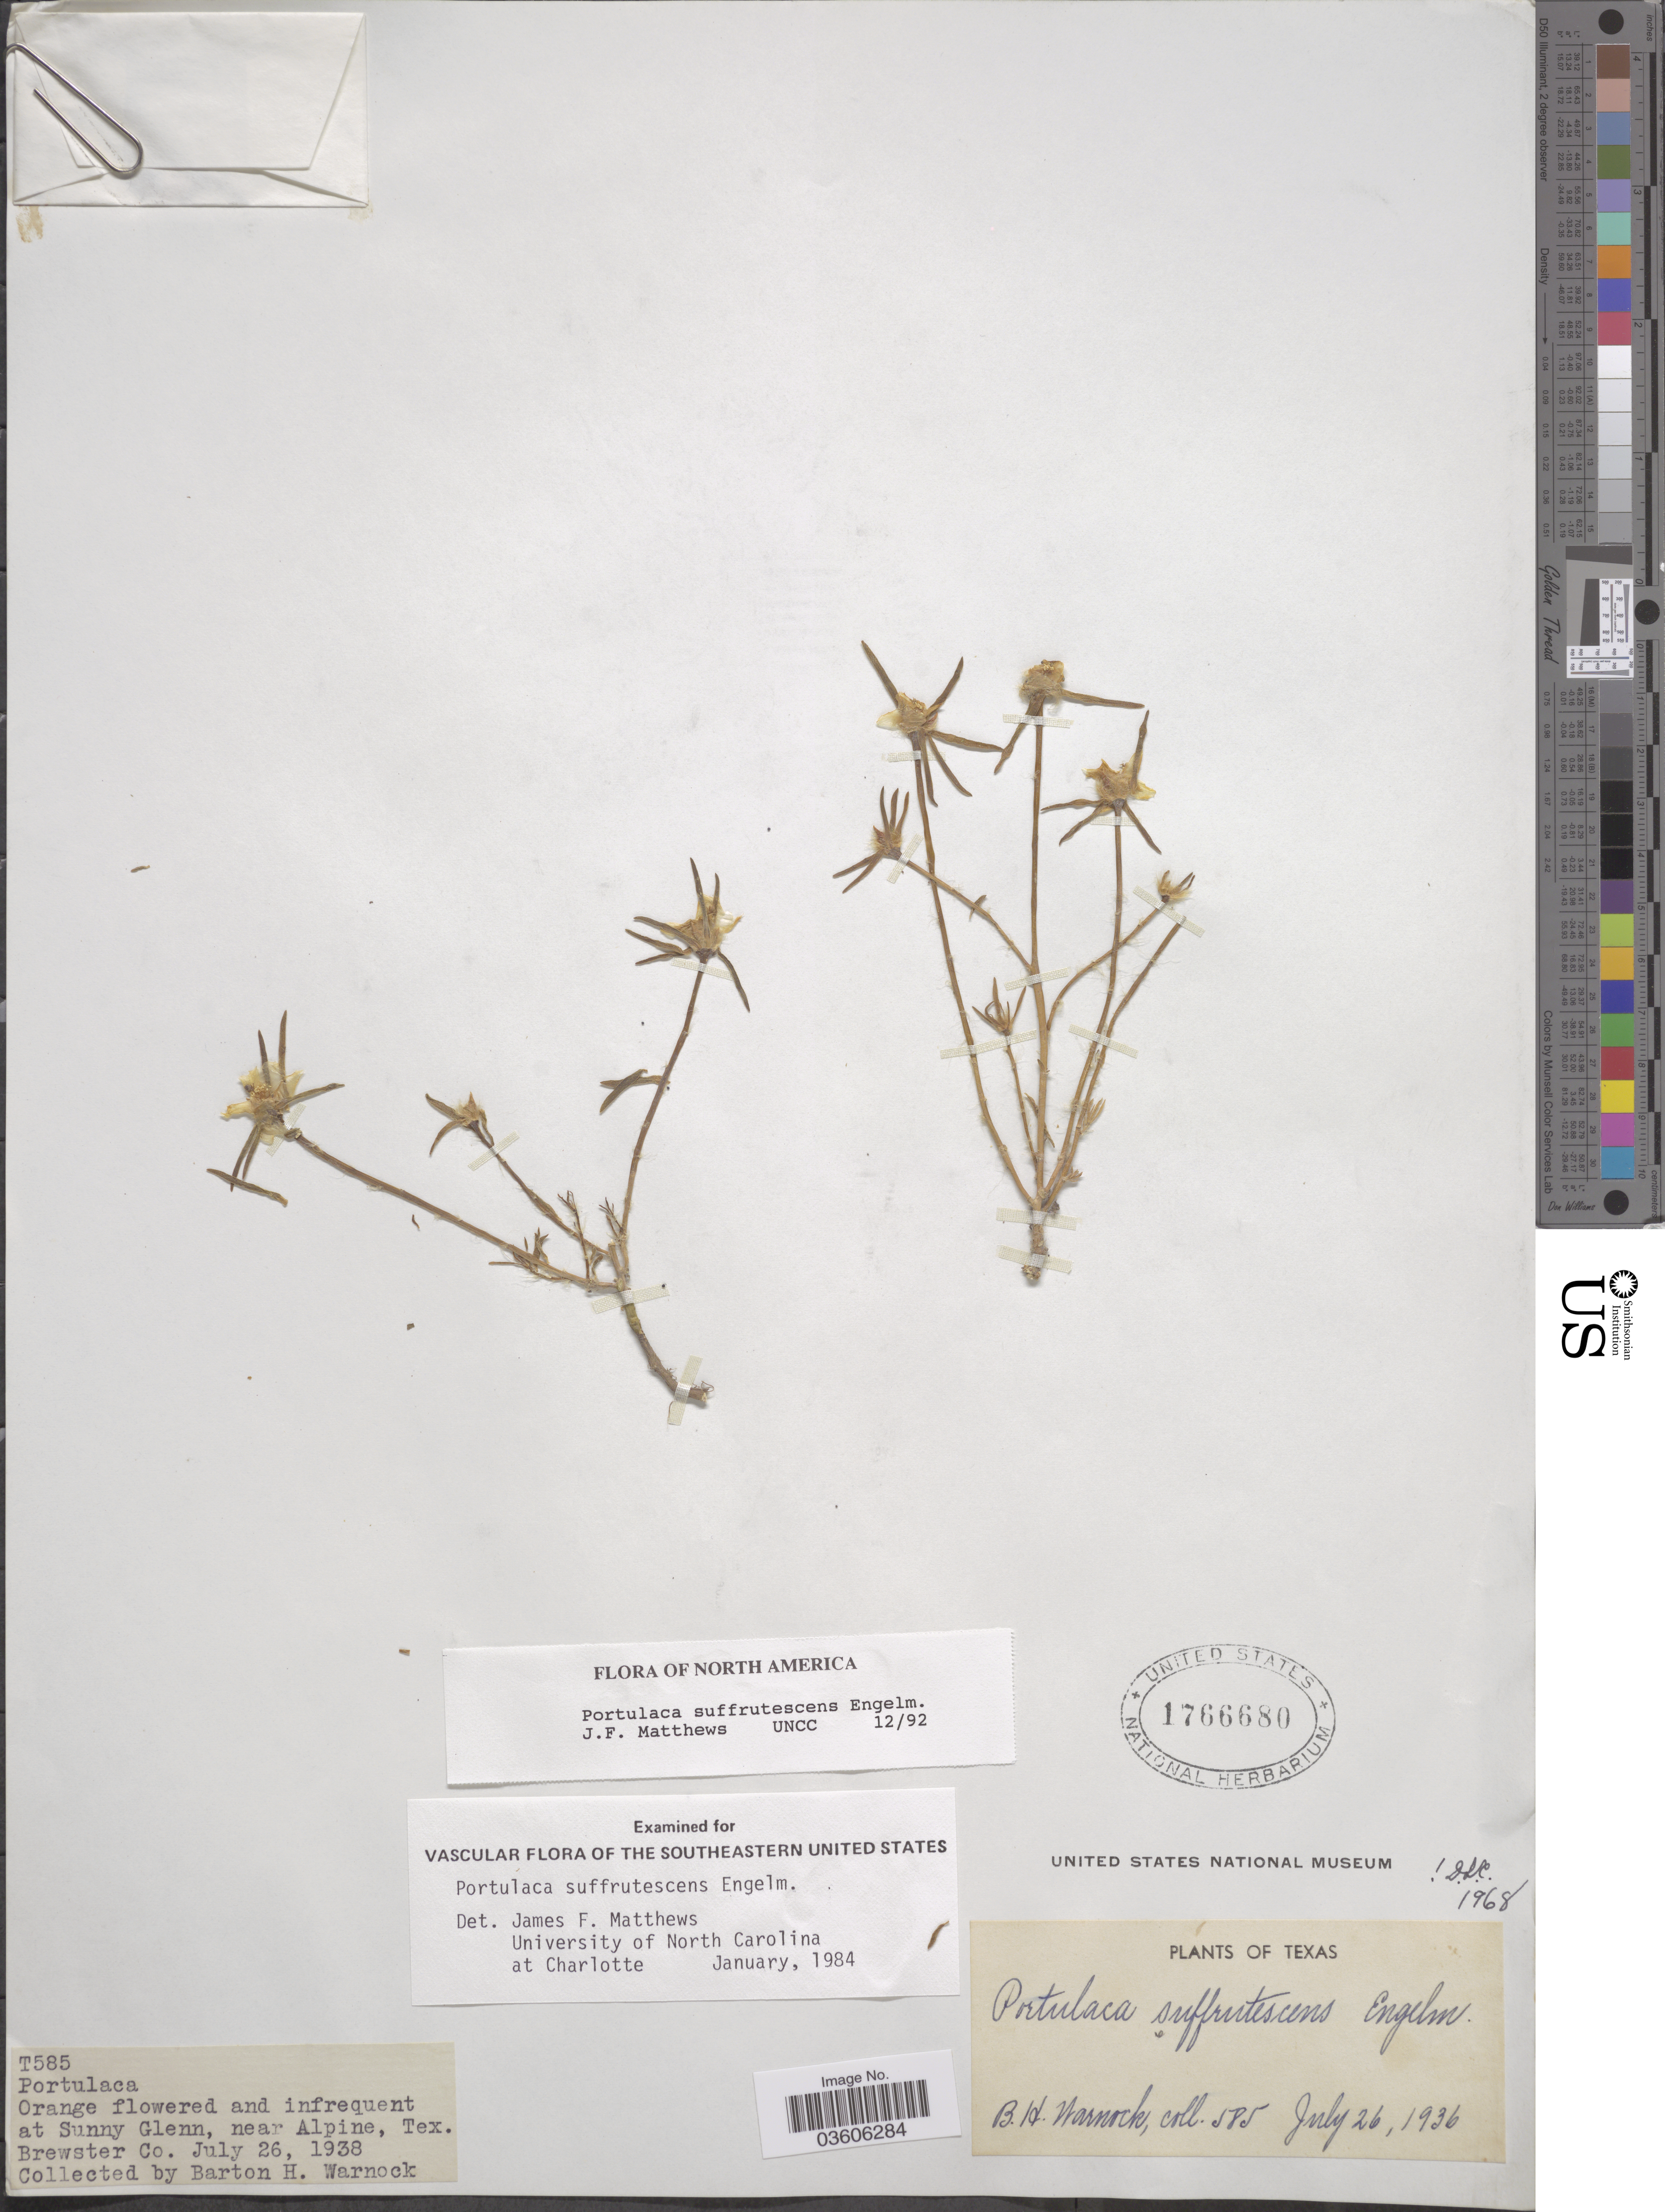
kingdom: Plantae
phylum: Tracheophyta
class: Magnoliopsida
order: Caryophyllales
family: Portulacaceae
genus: Portulaca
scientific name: Portulaca suffrutescens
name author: Engelm.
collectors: B. H. Warnock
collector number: T585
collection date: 1938-07-26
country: United States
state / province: Texas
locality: At Sunny Glen, near Alpine. Brewster Co.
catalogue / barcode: US 1766680